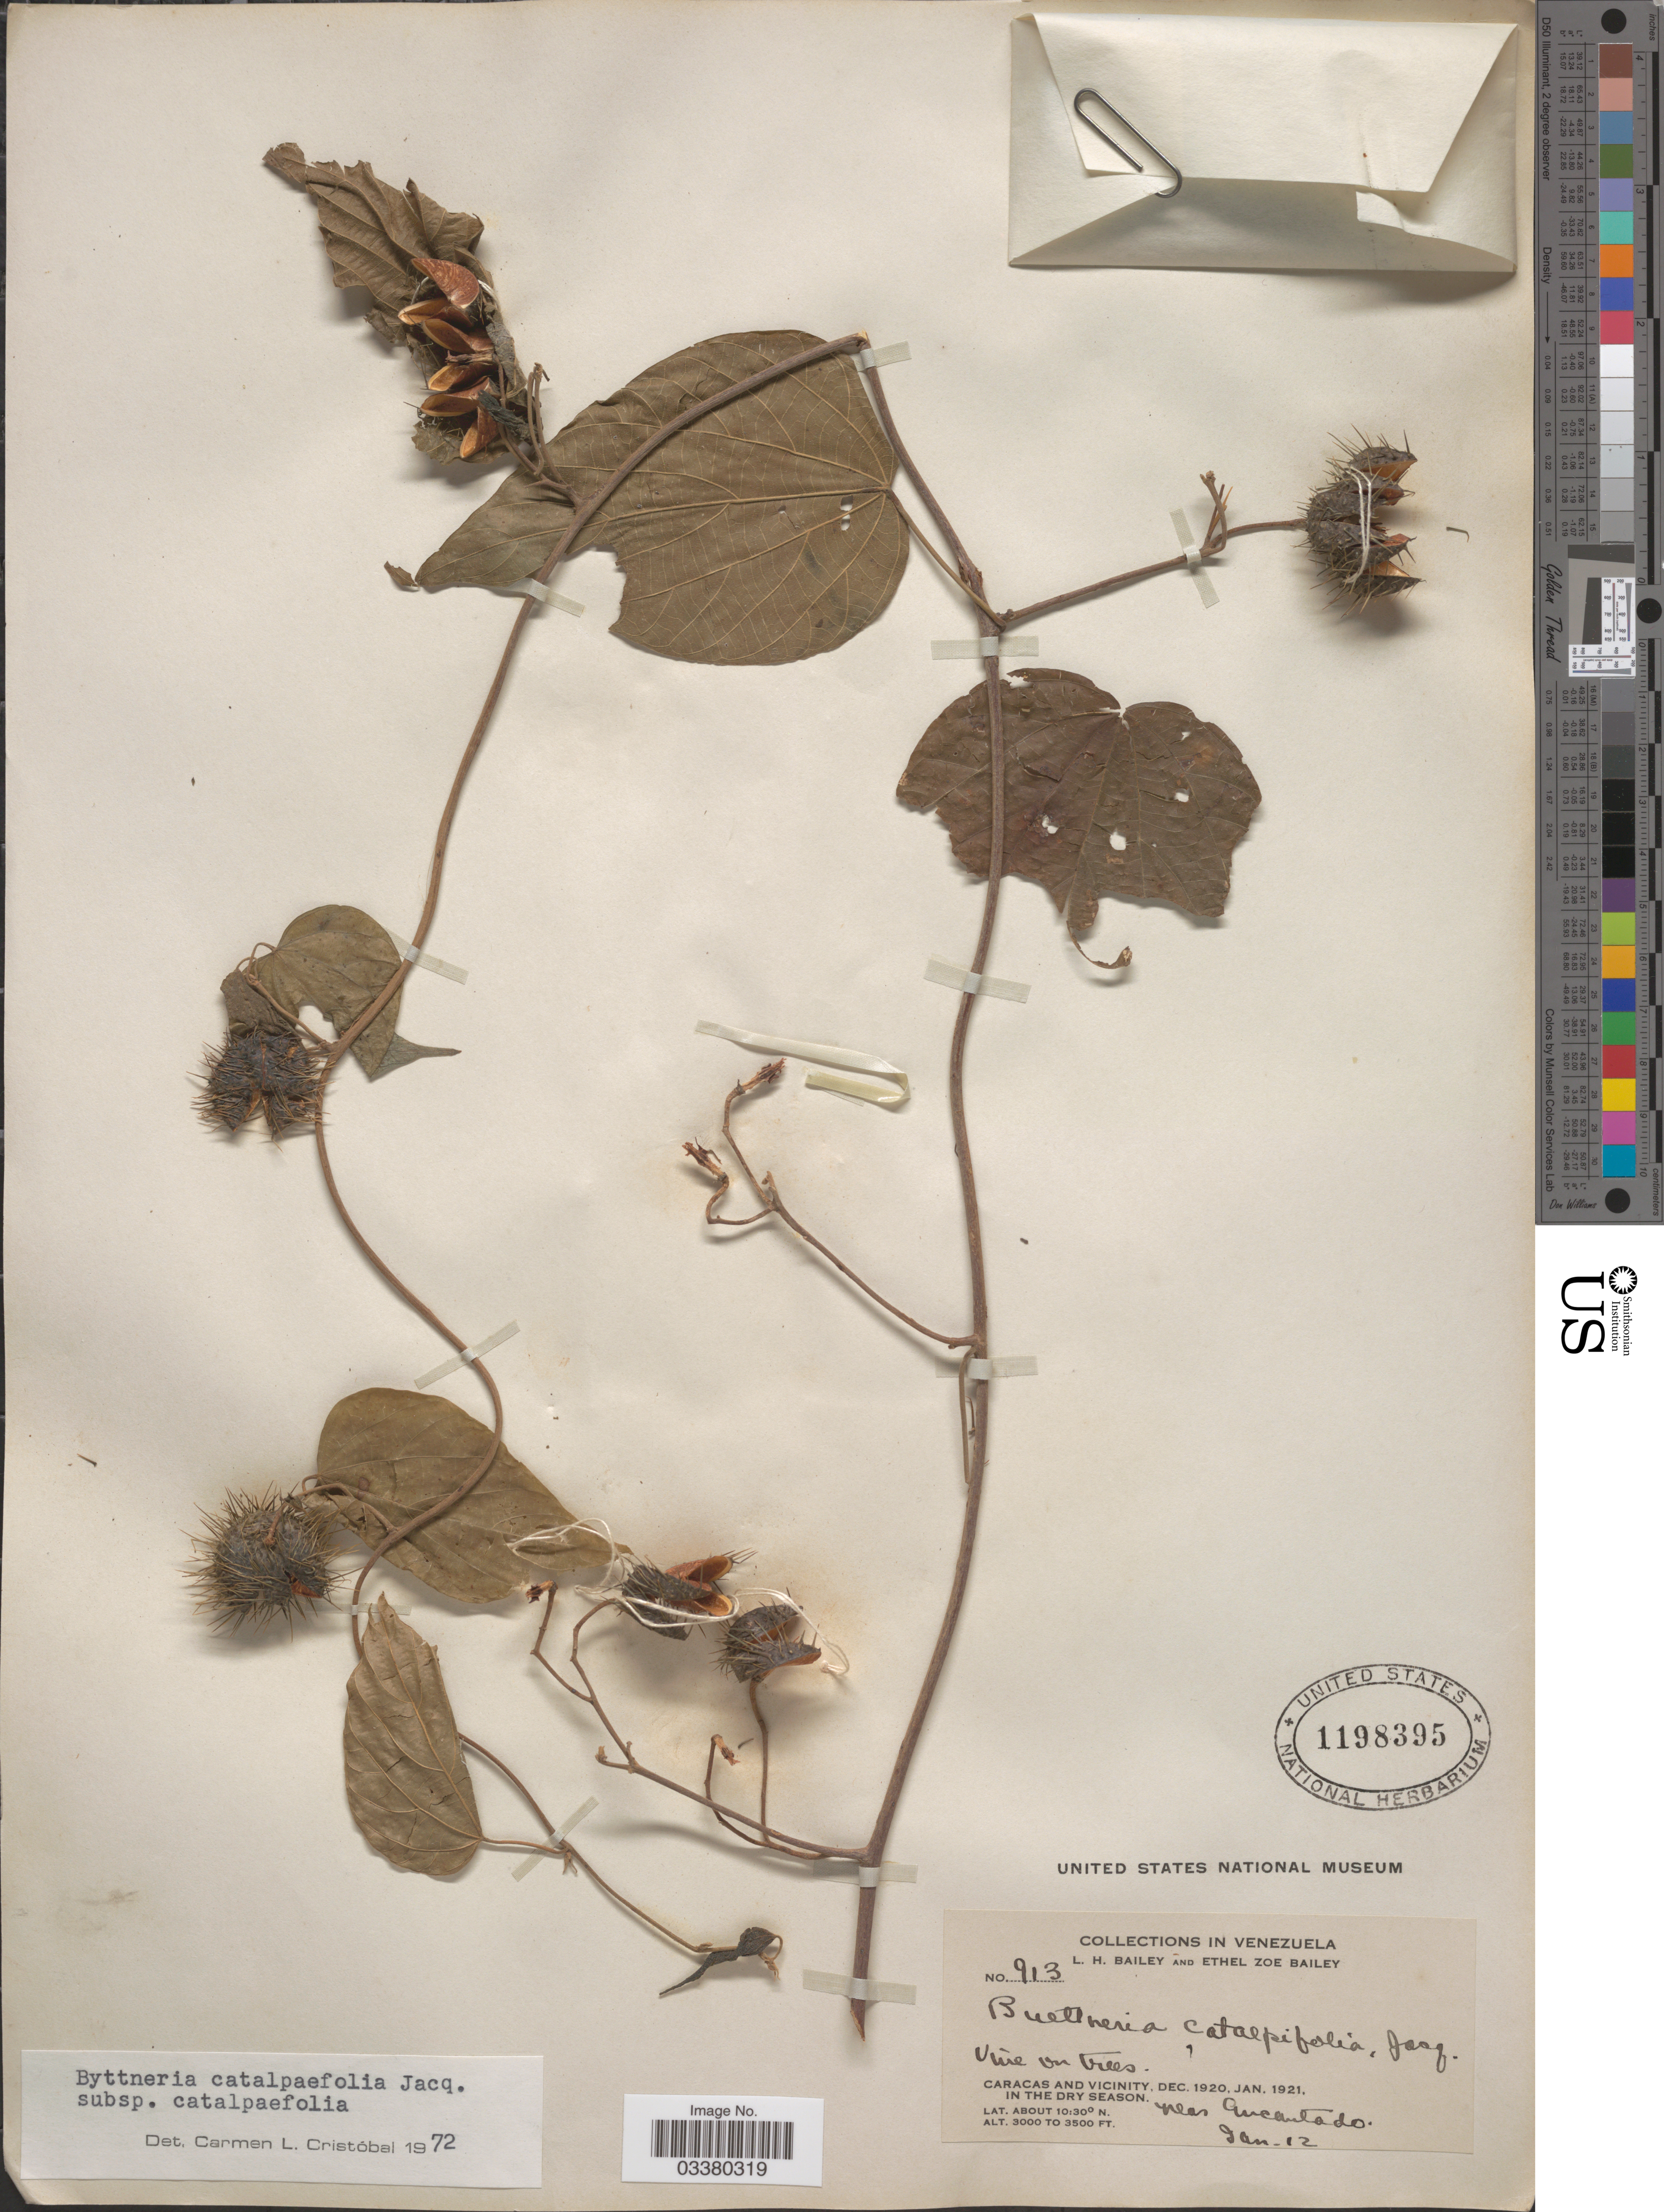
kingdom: Plantae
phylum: Tracheophyta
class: Magnoliopsida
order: Malvales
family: Malvaceae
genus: Byttneria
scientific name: Byttneria catalpifolia subsp. catalpifolia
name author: Jacq.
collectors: L. H. Bailey & E. Z. Bailey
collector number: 913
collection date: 1921-01-12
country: Venezuela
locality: Caracas and vicinity.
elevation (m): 914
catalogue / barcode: US 1198395